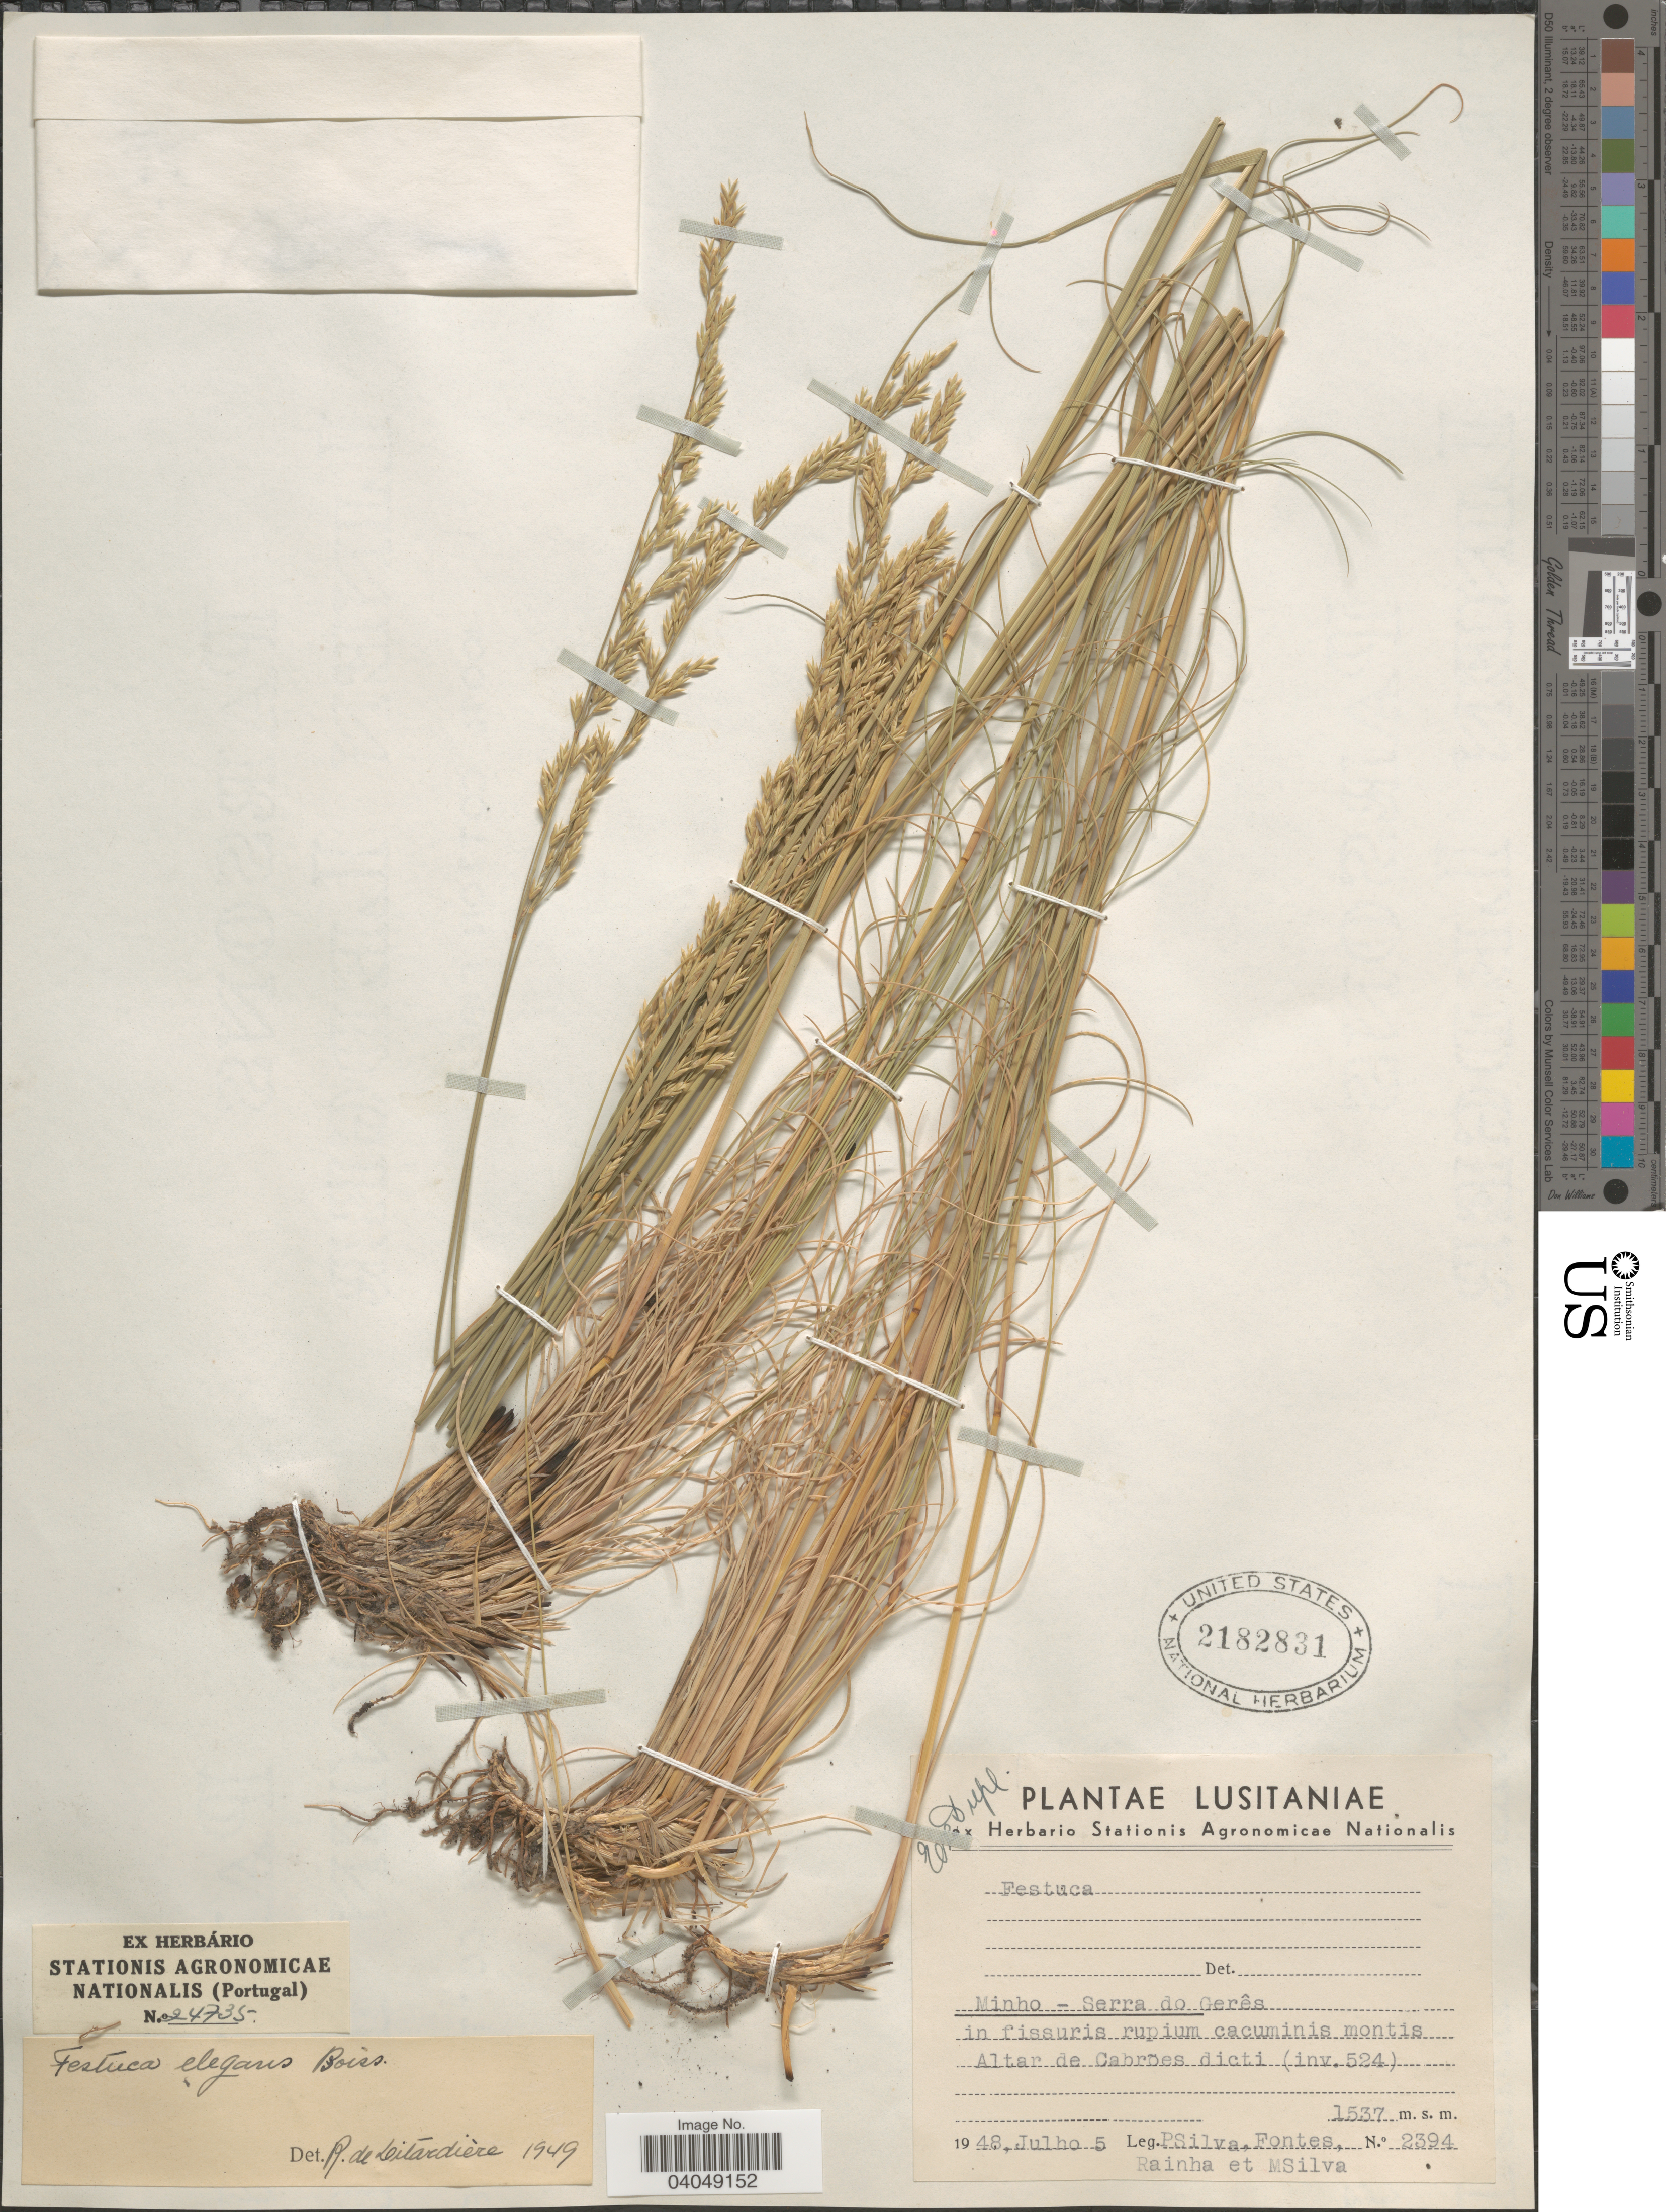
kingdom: Plantae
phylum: Tracheophyta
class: Liliopsida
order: Poales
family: Poaceae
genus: Festuca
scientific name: Festuca elegans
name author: Boiss.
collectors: P. Silva, Fontes, Rainha & M. Silva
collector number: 2394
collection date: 1948-07-05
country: Portugal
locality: Lusitaniae. Minho - Serra do Gerês in fissuris rupium cacuminis montis Altar de Cabrões dicti (inv. 524).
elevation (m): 1537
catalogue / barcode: US 2182831